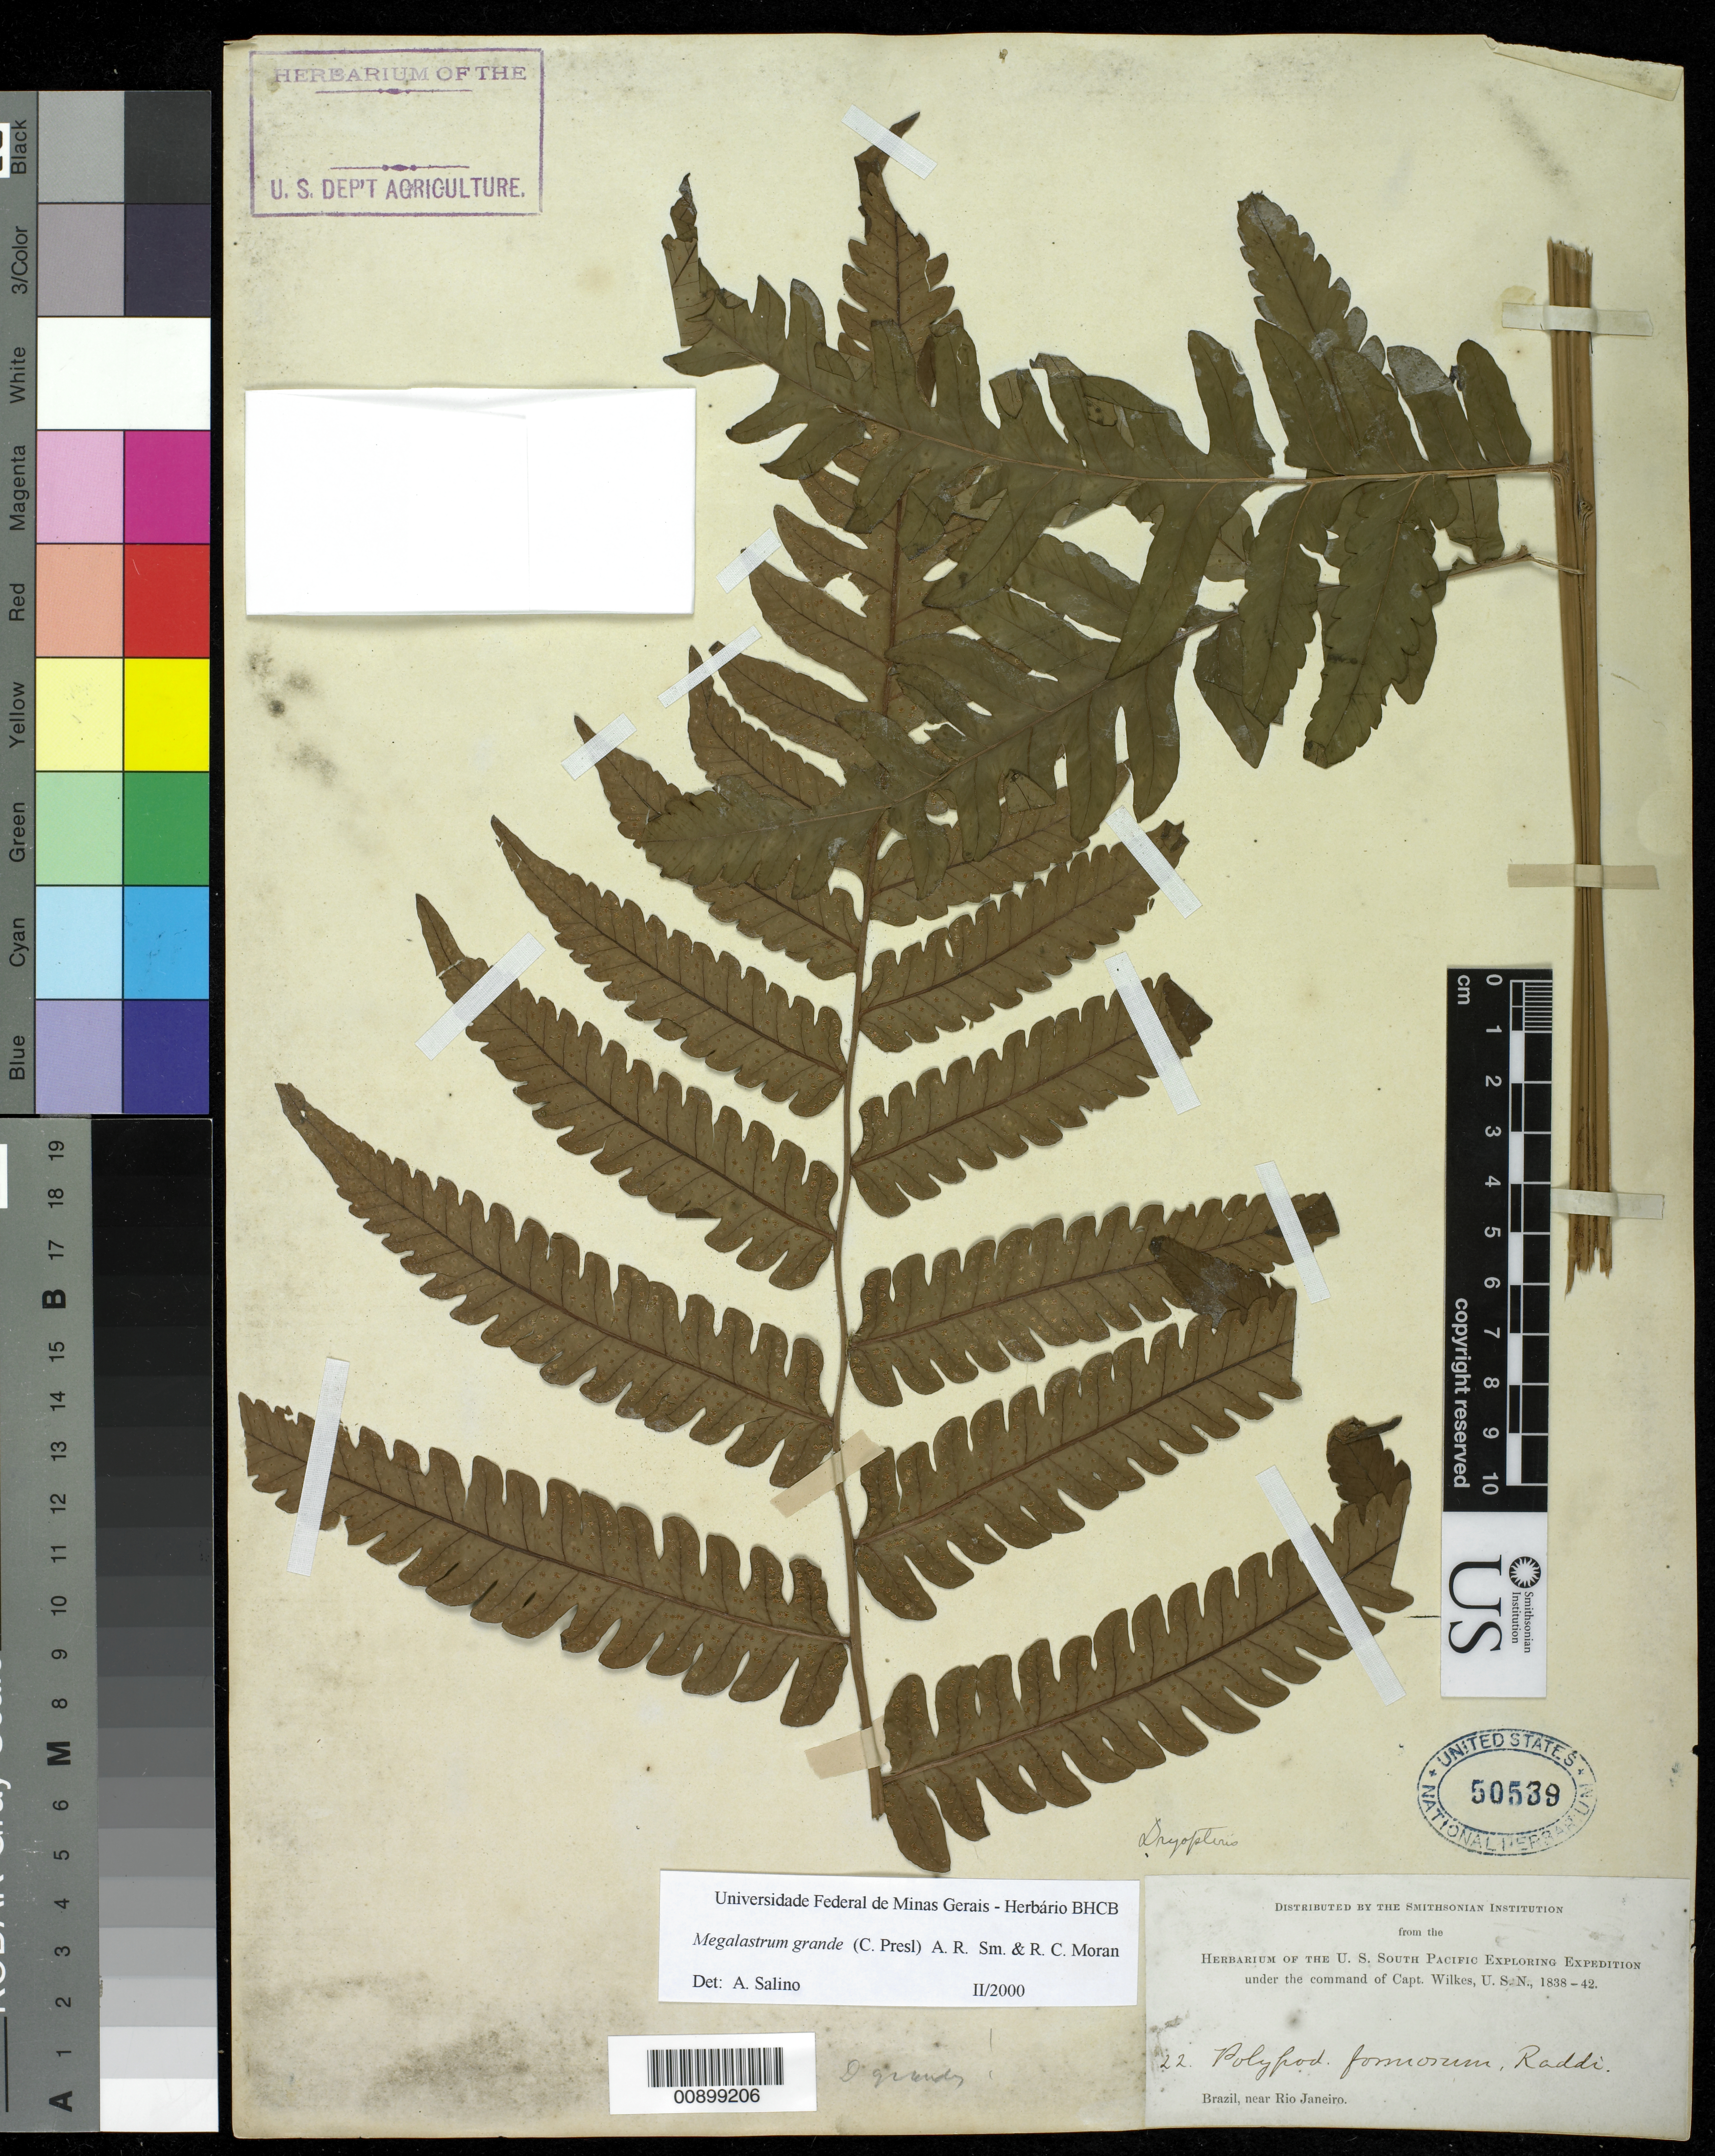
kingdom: Plantae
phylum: Tracheophyta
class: Polypodiopsida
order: Polypodiales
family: Dryopteridaceae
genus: Megalastrum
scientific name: Megalastrum grande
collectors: Wilkes Explor. Exped.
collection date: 1838/1842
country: Brazil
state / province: Rio de Janeiro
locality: Brazil, near Rio Janeiro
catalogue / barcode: US 50539